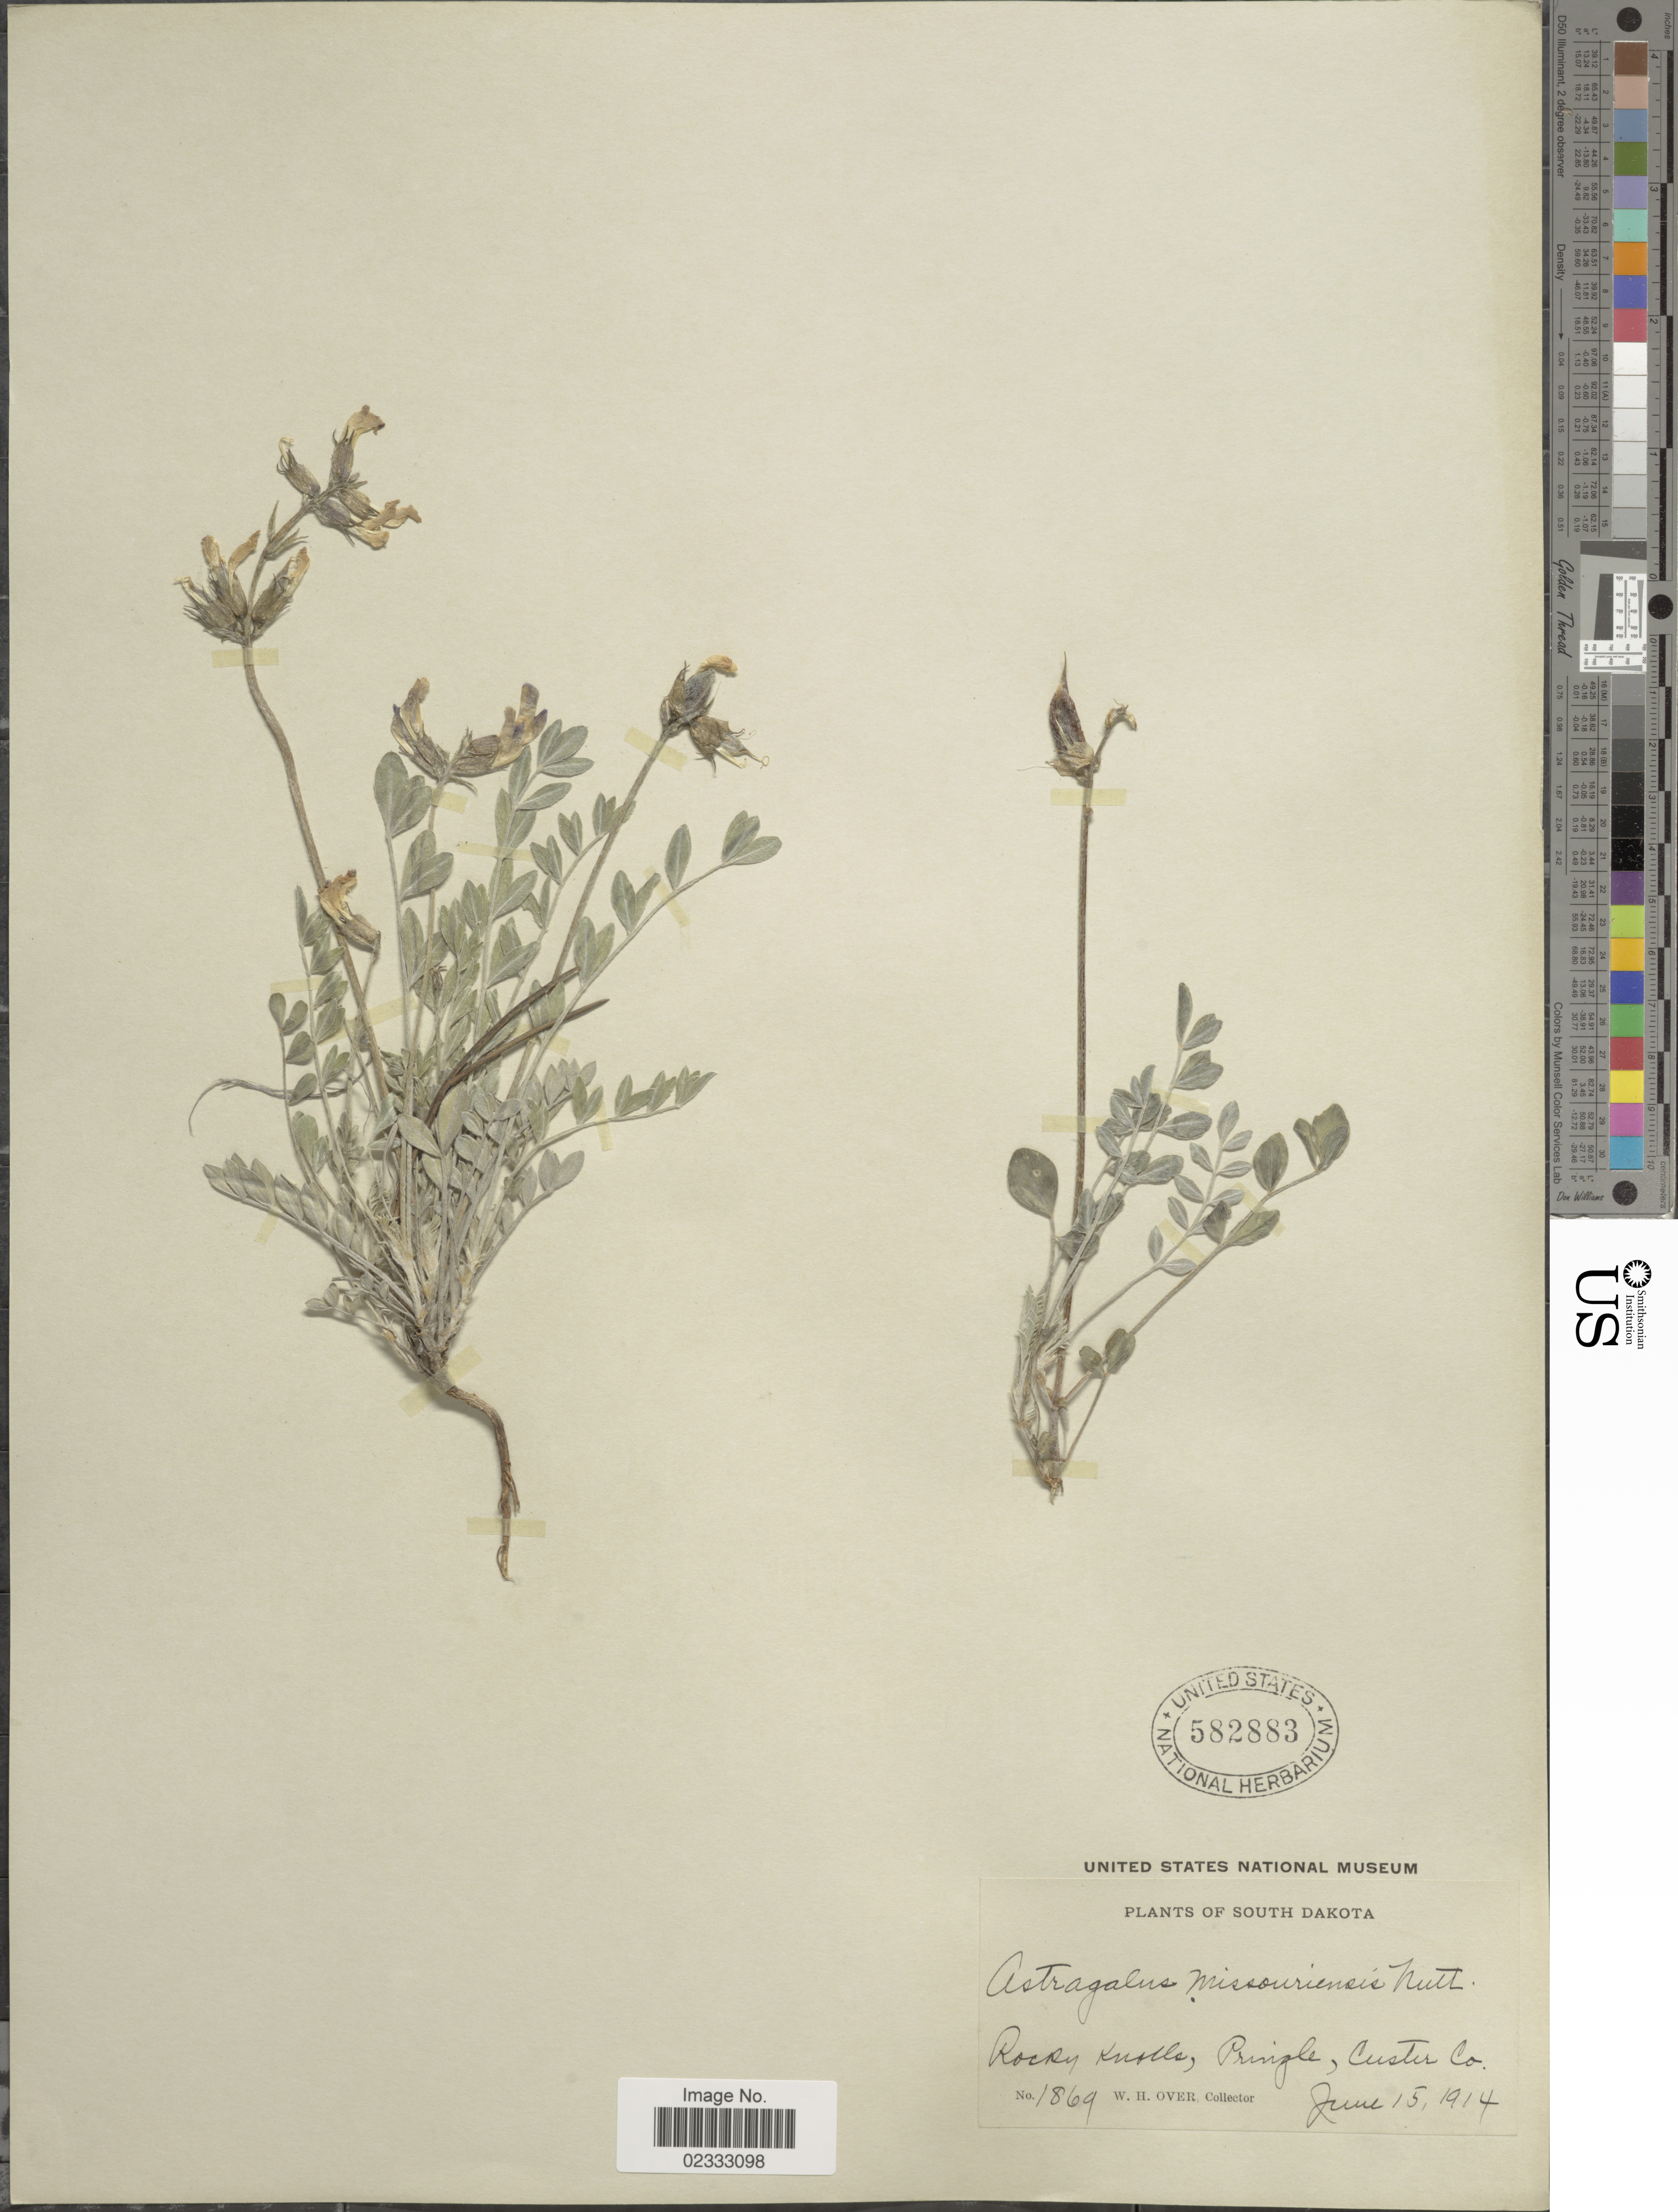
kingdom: Plantae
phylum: Tracheophyta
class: Magnoliopsida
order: Fabales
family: Fabaceae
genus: Astragalus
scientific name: Astragalus missouriensis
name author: Nutt.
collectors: W. Over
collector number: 1869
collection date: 1914-06-15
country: United States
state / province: South Dakota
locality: South Dakota, Rocky Knolls, Pringle, Custer Co.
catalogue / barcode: US 582883